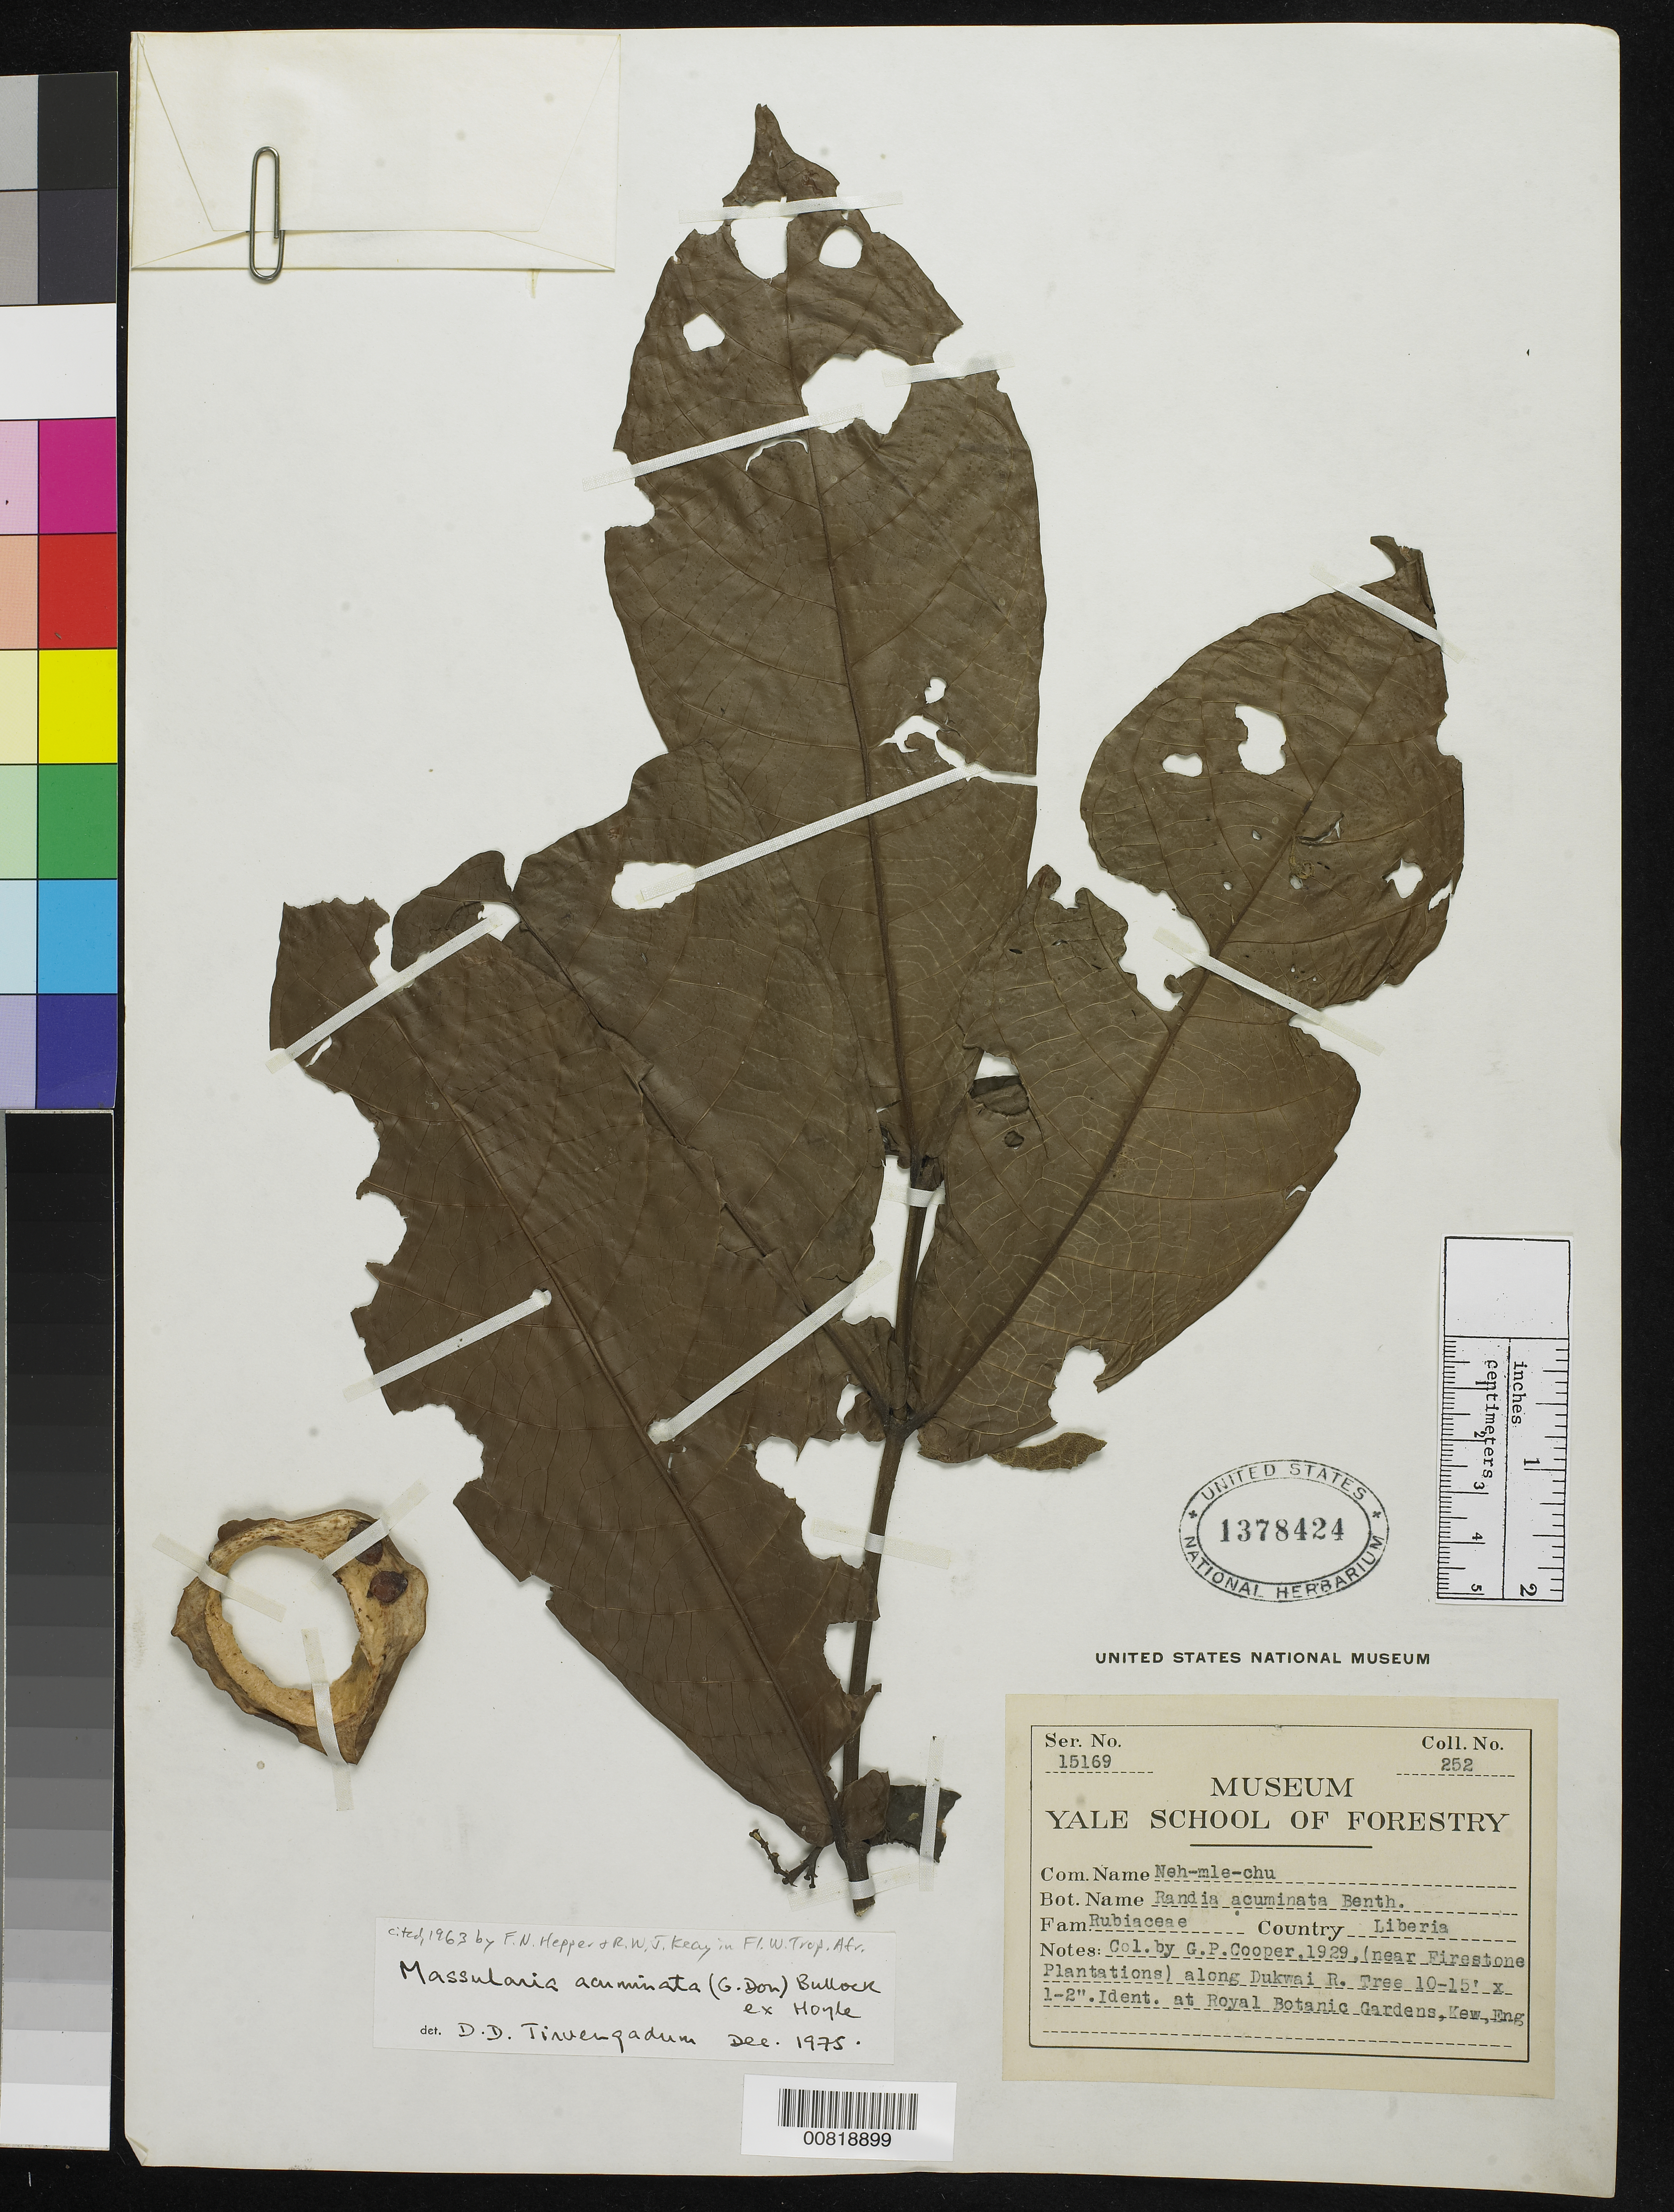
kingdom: Plantae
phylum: Tracheophyta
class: Magnoliopsida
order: Gentianales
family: Rubiaceae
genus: Massularia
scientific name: Massularia acuminata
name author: (G. Don) Bullock ex Hoyle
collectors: G. Cooper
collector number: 252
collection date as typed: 1929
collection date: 1929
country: Liberia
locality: (near Firestone Plantations) along Dukwai River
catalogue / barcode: US 1378424